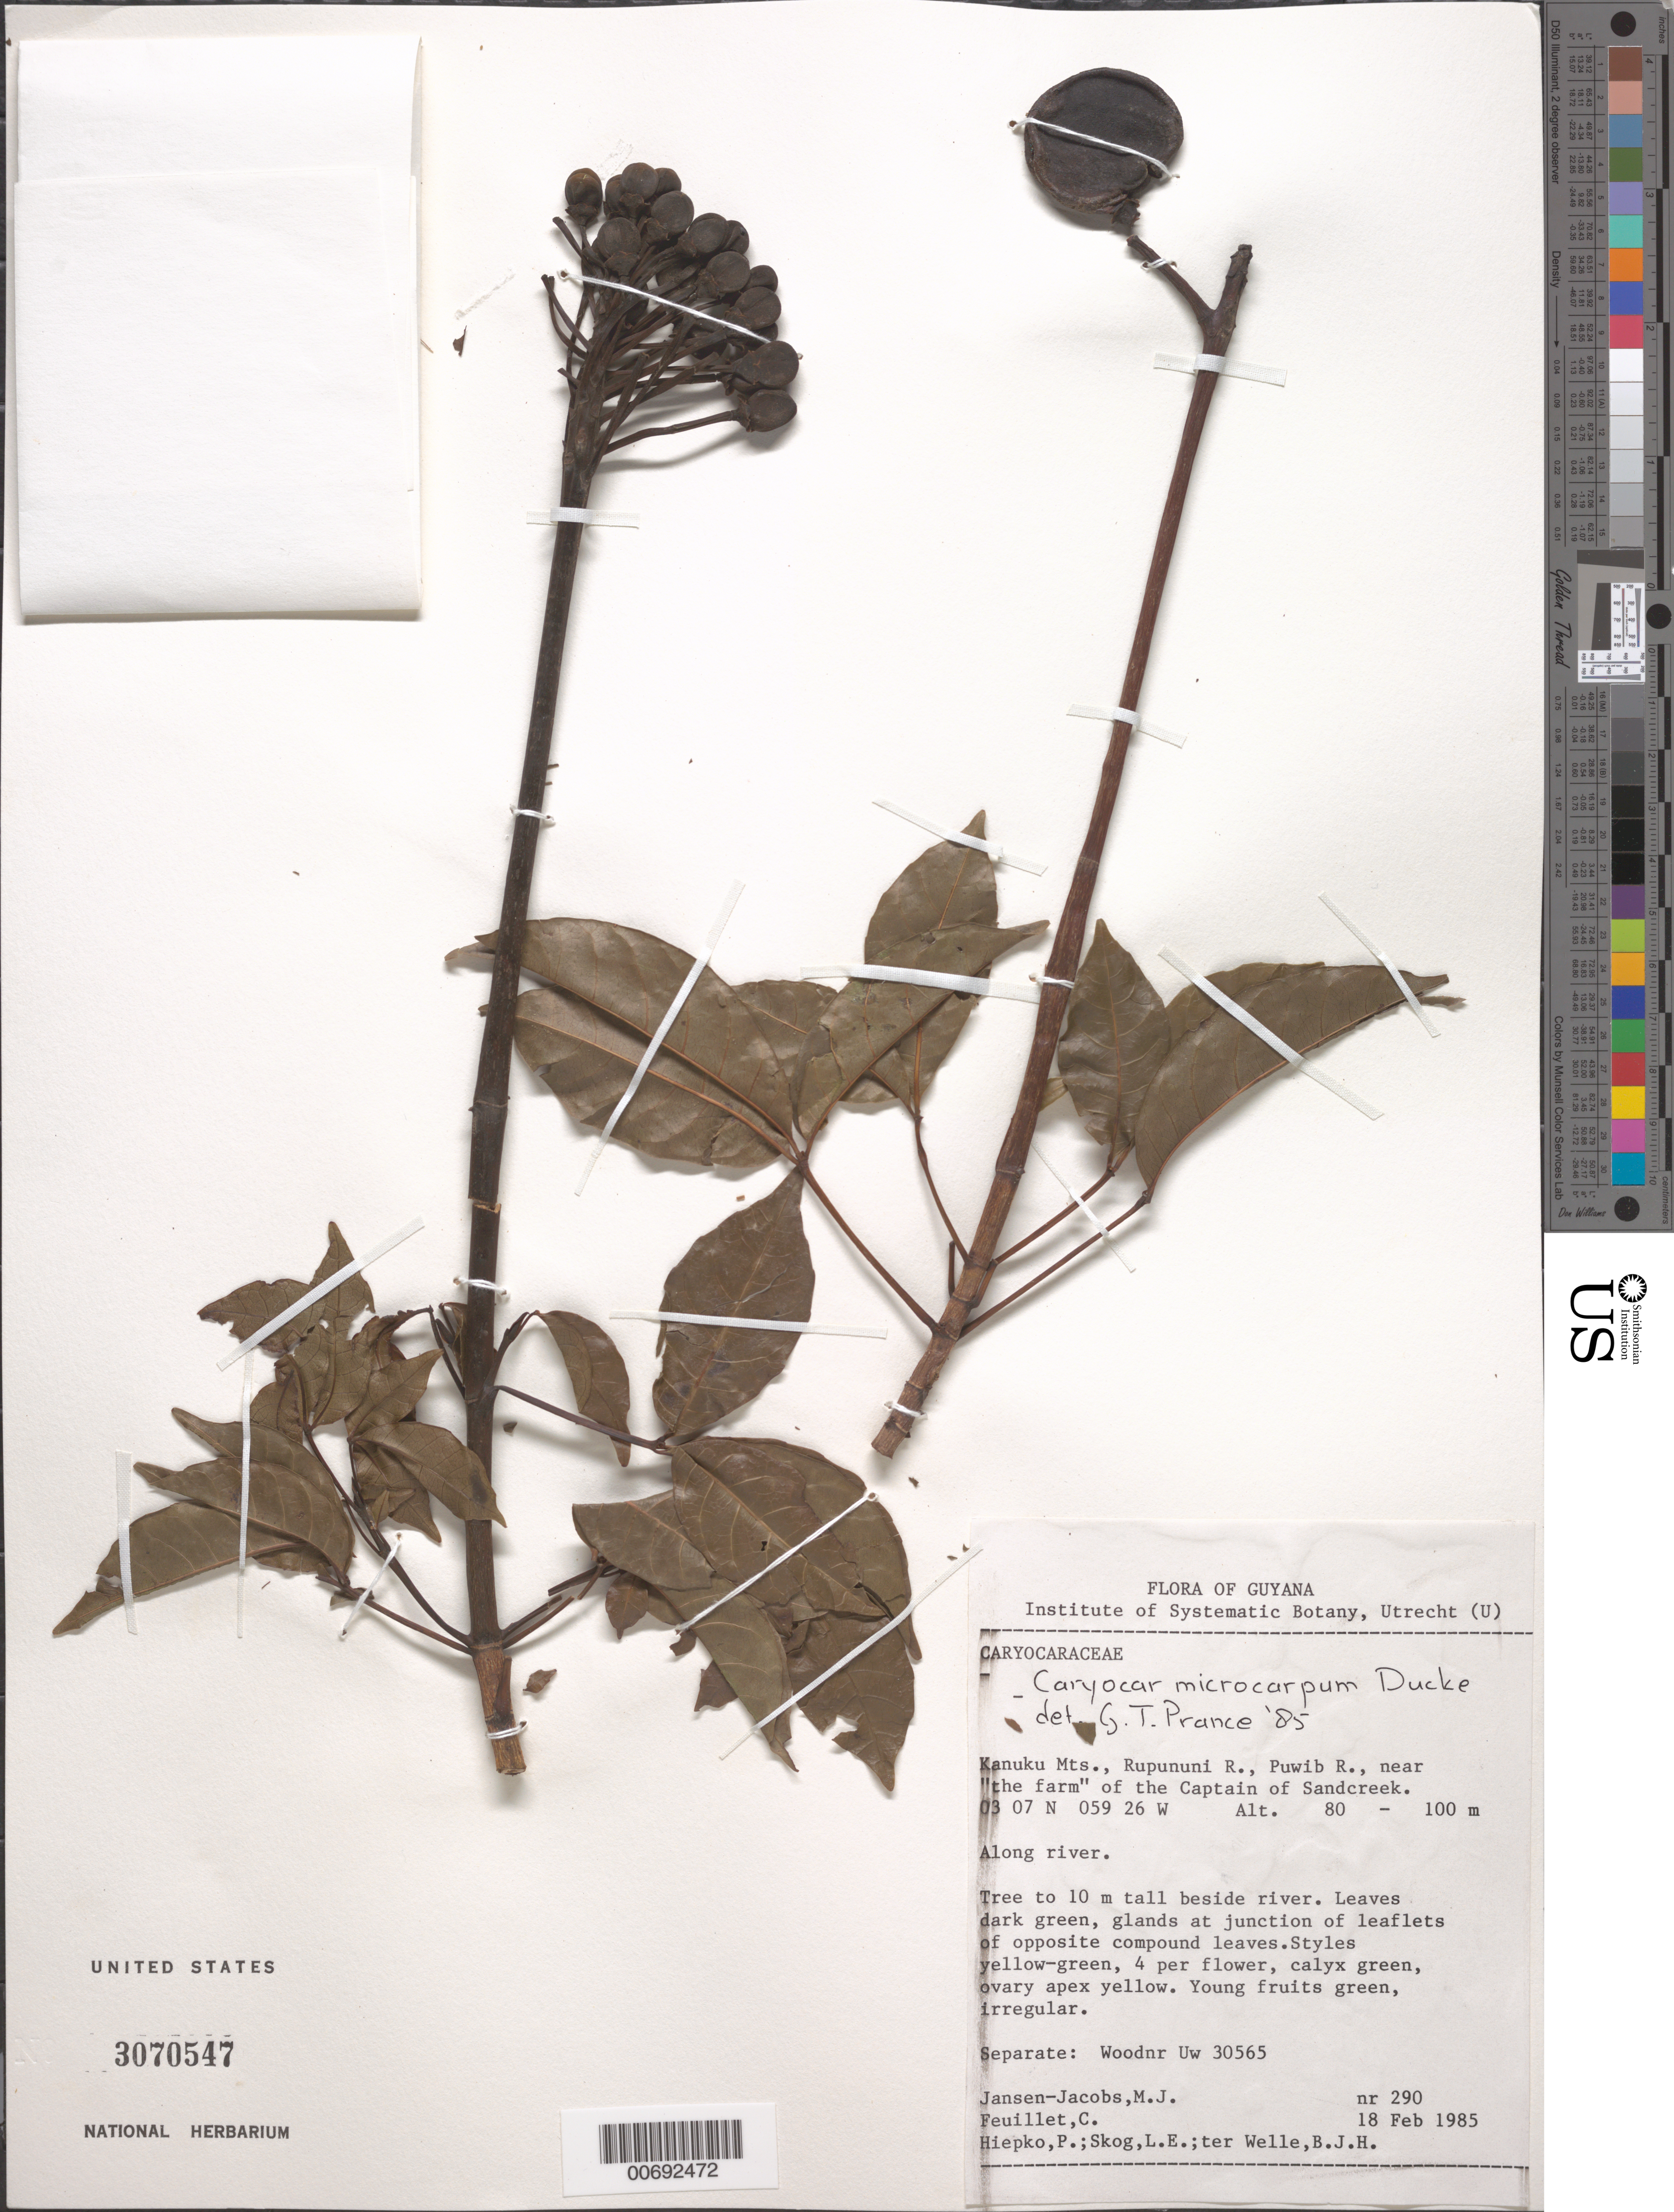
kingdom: Plantae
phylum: Tracheophyta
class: Magnoliopsida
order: Malpighiales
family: Caryocaraceae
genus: Caryocar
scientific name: Caryocar microcarpum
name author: Ducke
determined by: Prance, G. T.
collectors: M. J. Jansen-Jacobs, C. Feuillet, P. H. Hiepko, L. E. Skog & B. Welle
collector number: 290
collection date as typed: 18-Feb-85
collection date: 1985-02-18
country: Guyana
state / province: U. Takutu-U. Essequibo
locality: Kanuku Mts., Rupununi R., Puwib R. near "the farm" of the Captain of Sandcreek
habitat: Along river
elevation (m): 80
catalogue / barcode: US 3070547